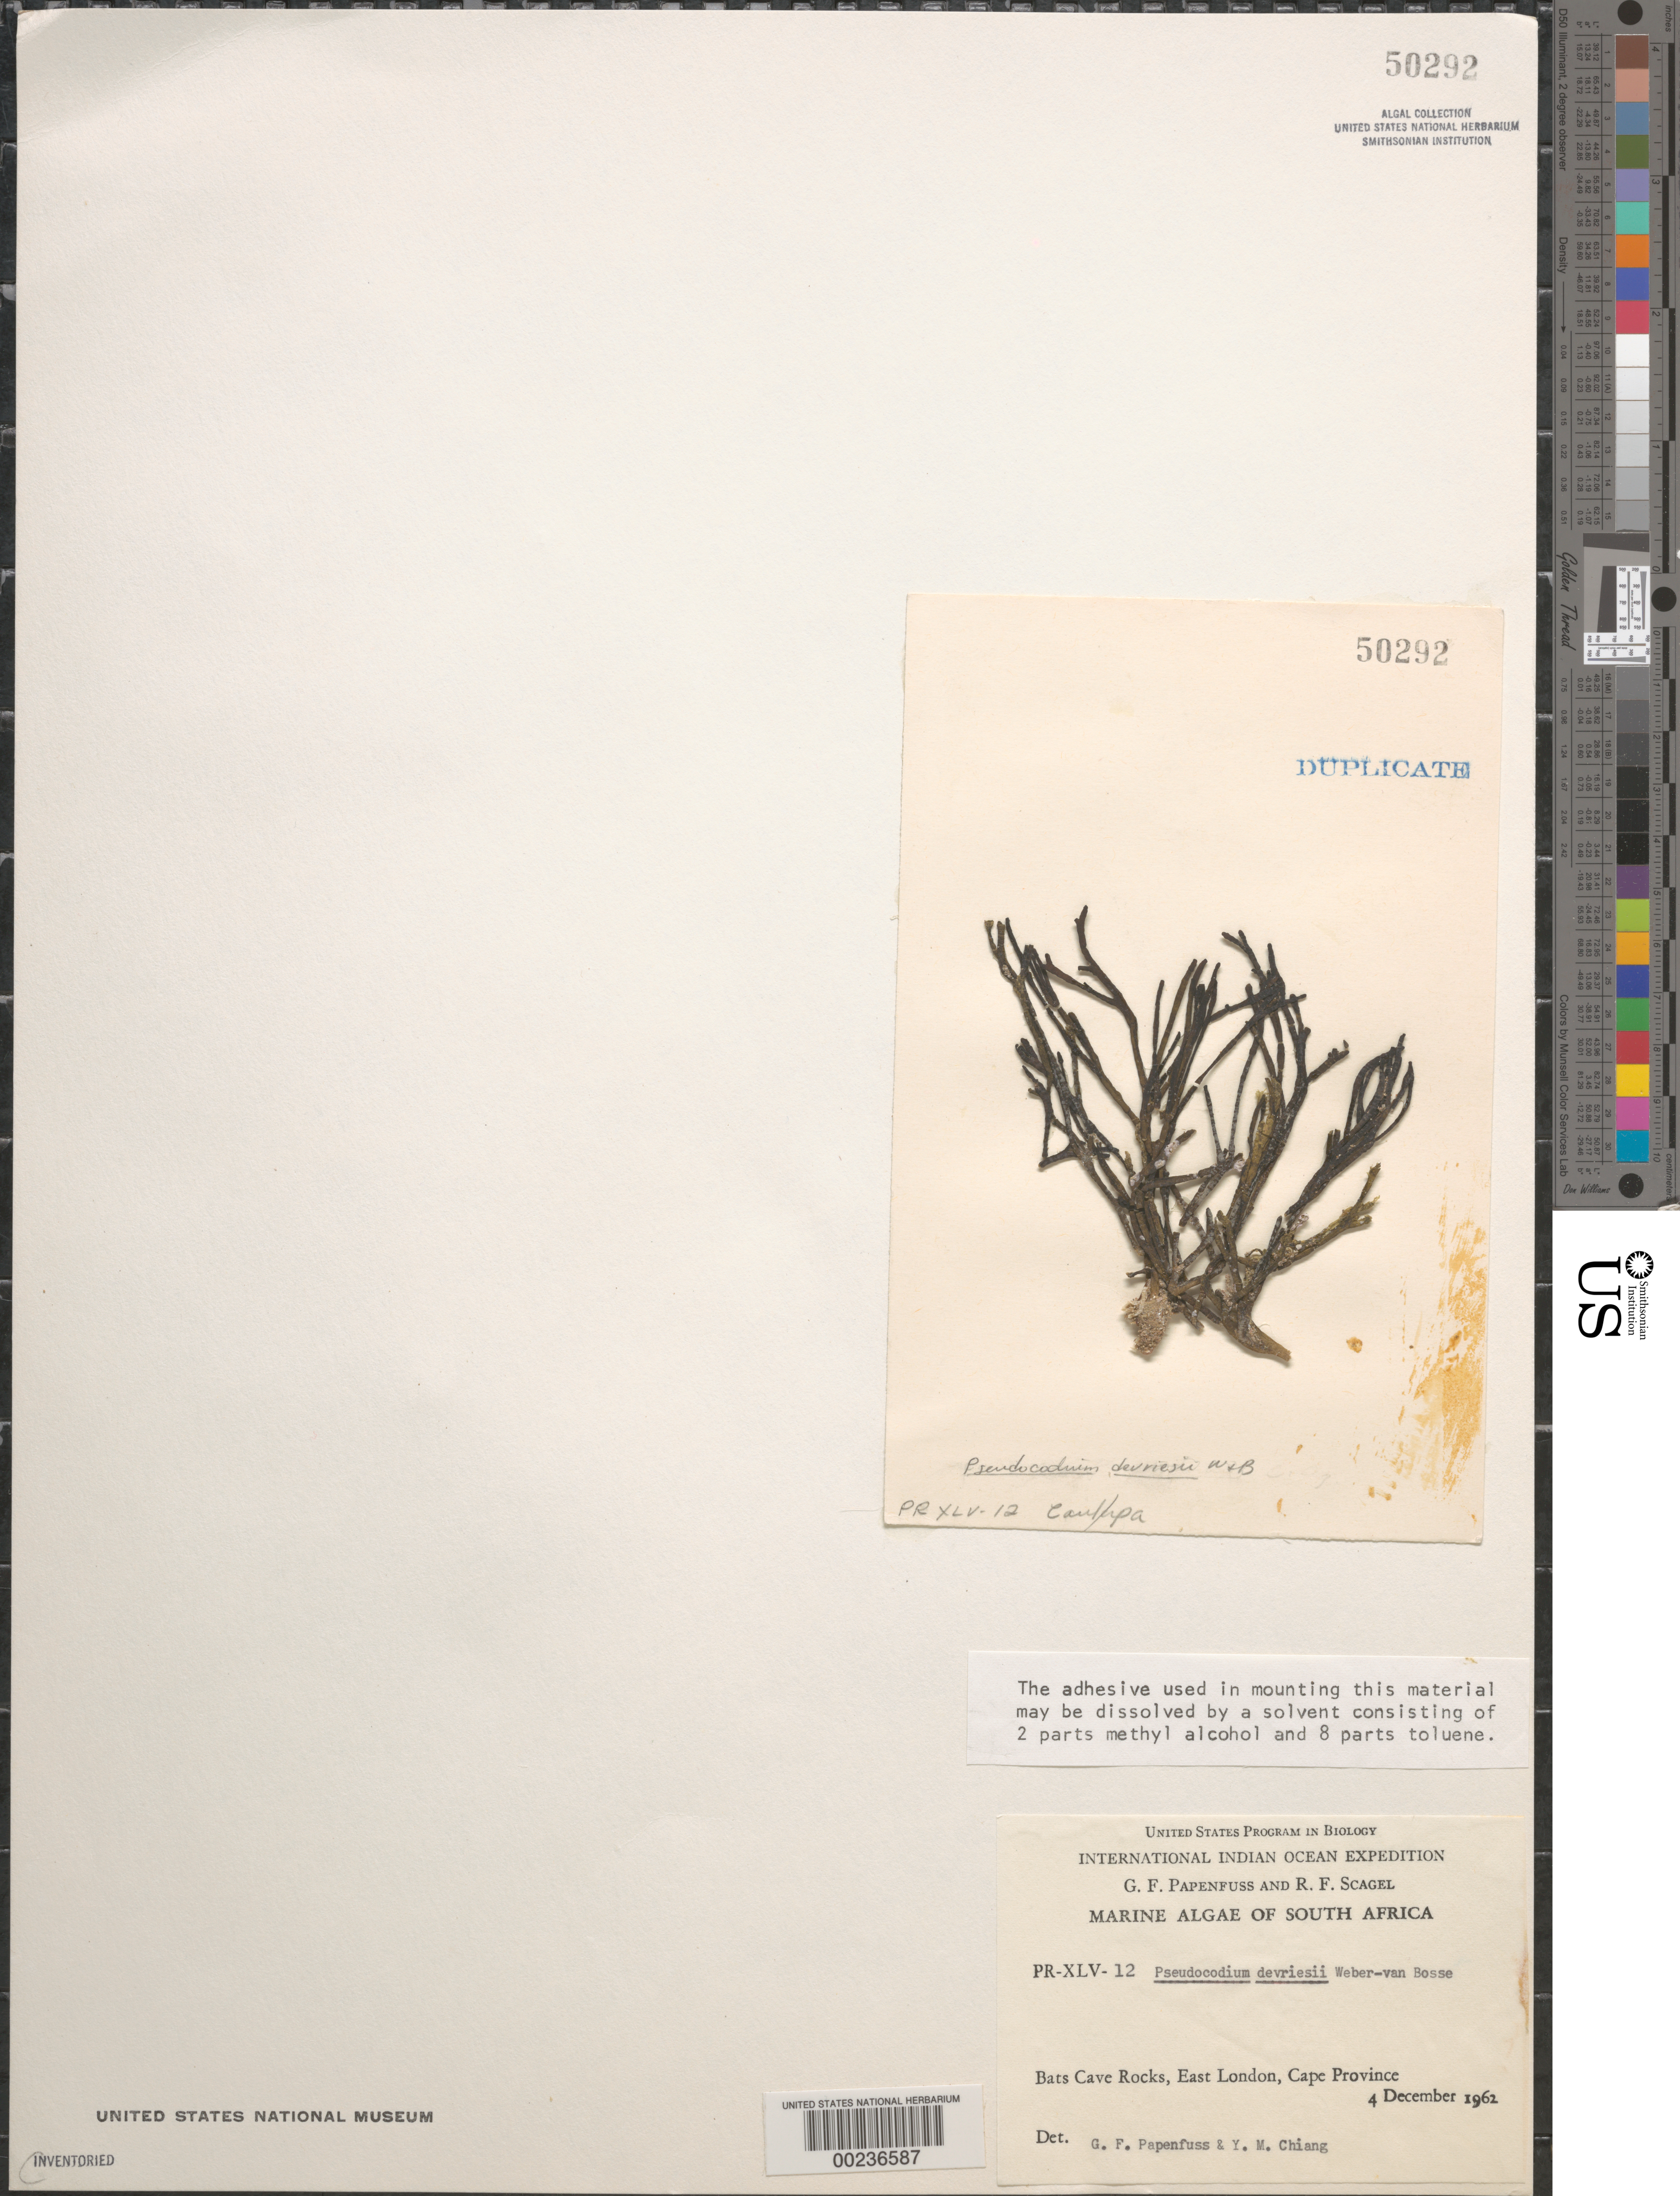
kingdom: Plantae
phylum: Chlorophyta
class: Ulvophyceae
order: Bryopsidales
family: Pseudocodiaceae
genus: Pseudocodium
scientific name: Pseudocodium de-vriesii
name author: Weber Bosse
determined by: Papenfuss, G. F.; Chiang, Y. M.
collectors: G. Papenfuss & R. F. Scagel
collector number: PR-XLV-12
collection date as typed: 04 Dec 1961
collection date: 1961-12-04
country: South Africa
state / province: Eastern Cape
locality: East london, bats cave rocks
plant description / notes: International Indian Ocean Expedition, 1962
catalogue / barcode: US 50292